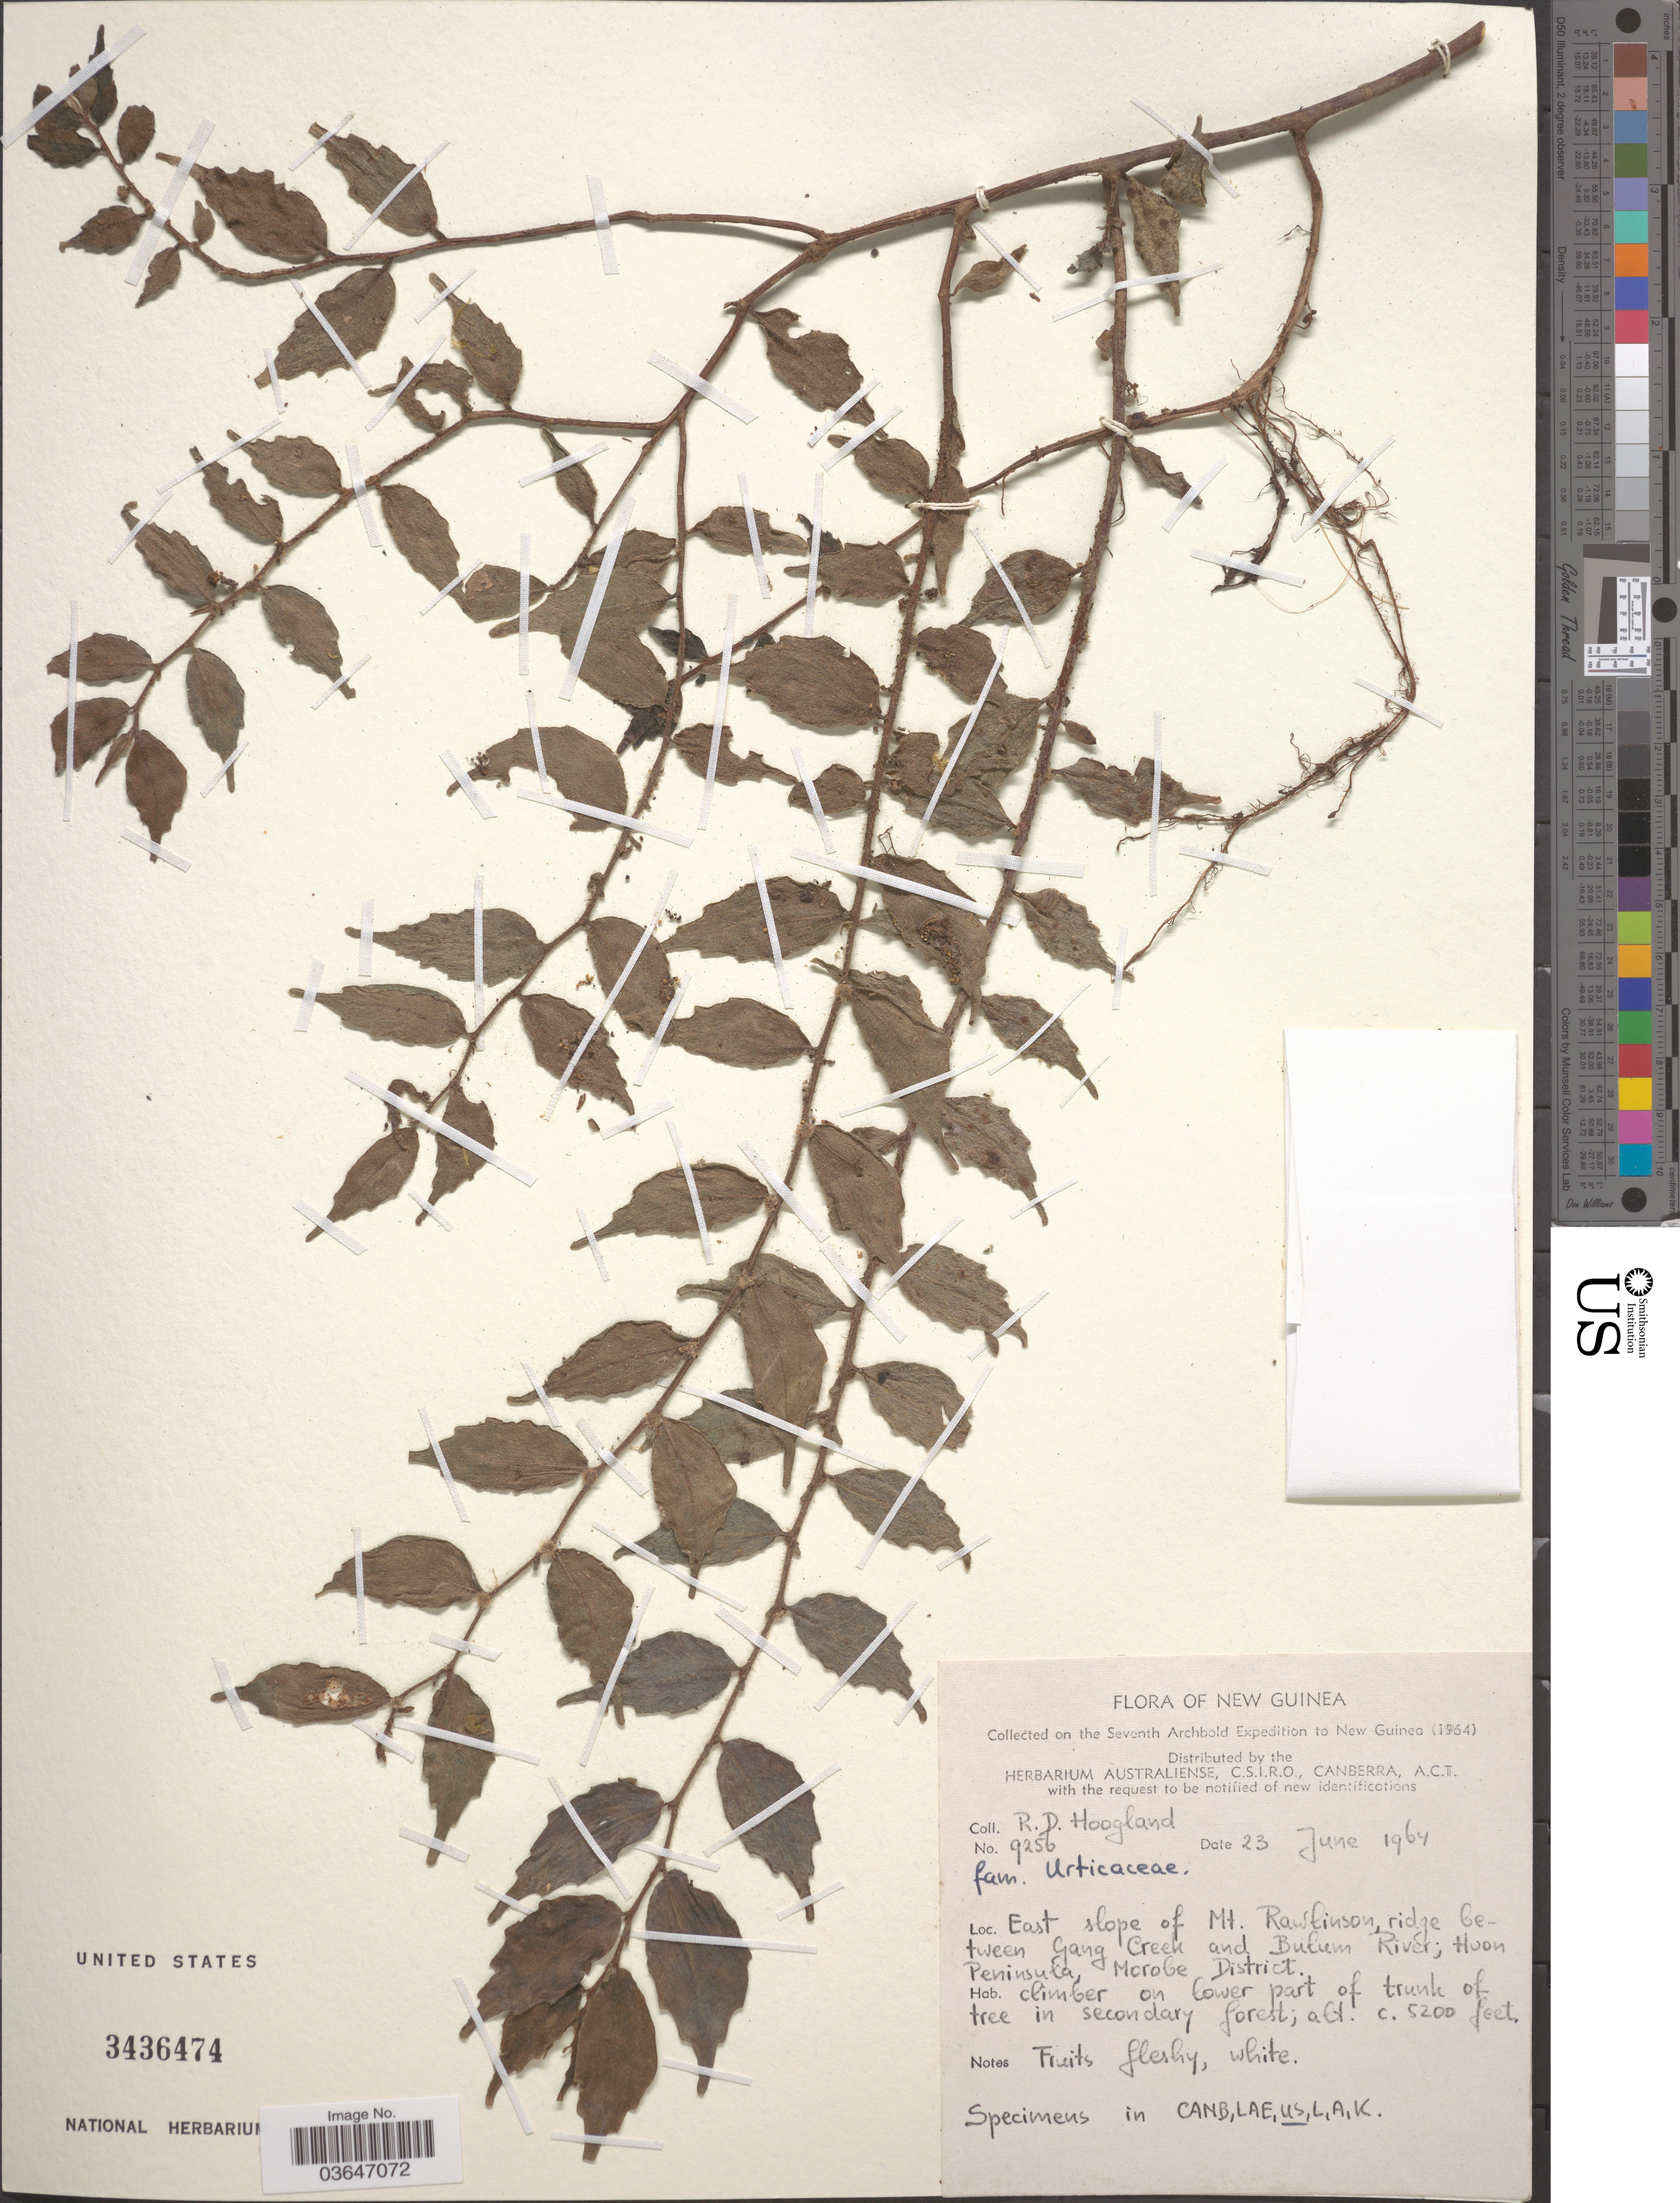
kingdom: Plantae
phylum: Tracheophyta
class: Magnoliopsida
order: Proteales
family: Proteaceae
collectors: R. D. Hoogland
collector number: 9256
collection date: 1964-06-23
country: Papua New Guinea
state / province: Morobe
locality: New Guinea. East slope of Mt. Rawlinson, ridge between Gang Creek and Bulum River; Huon Peninsula, Morobe District.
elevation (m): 1585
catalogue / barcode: US 3436474